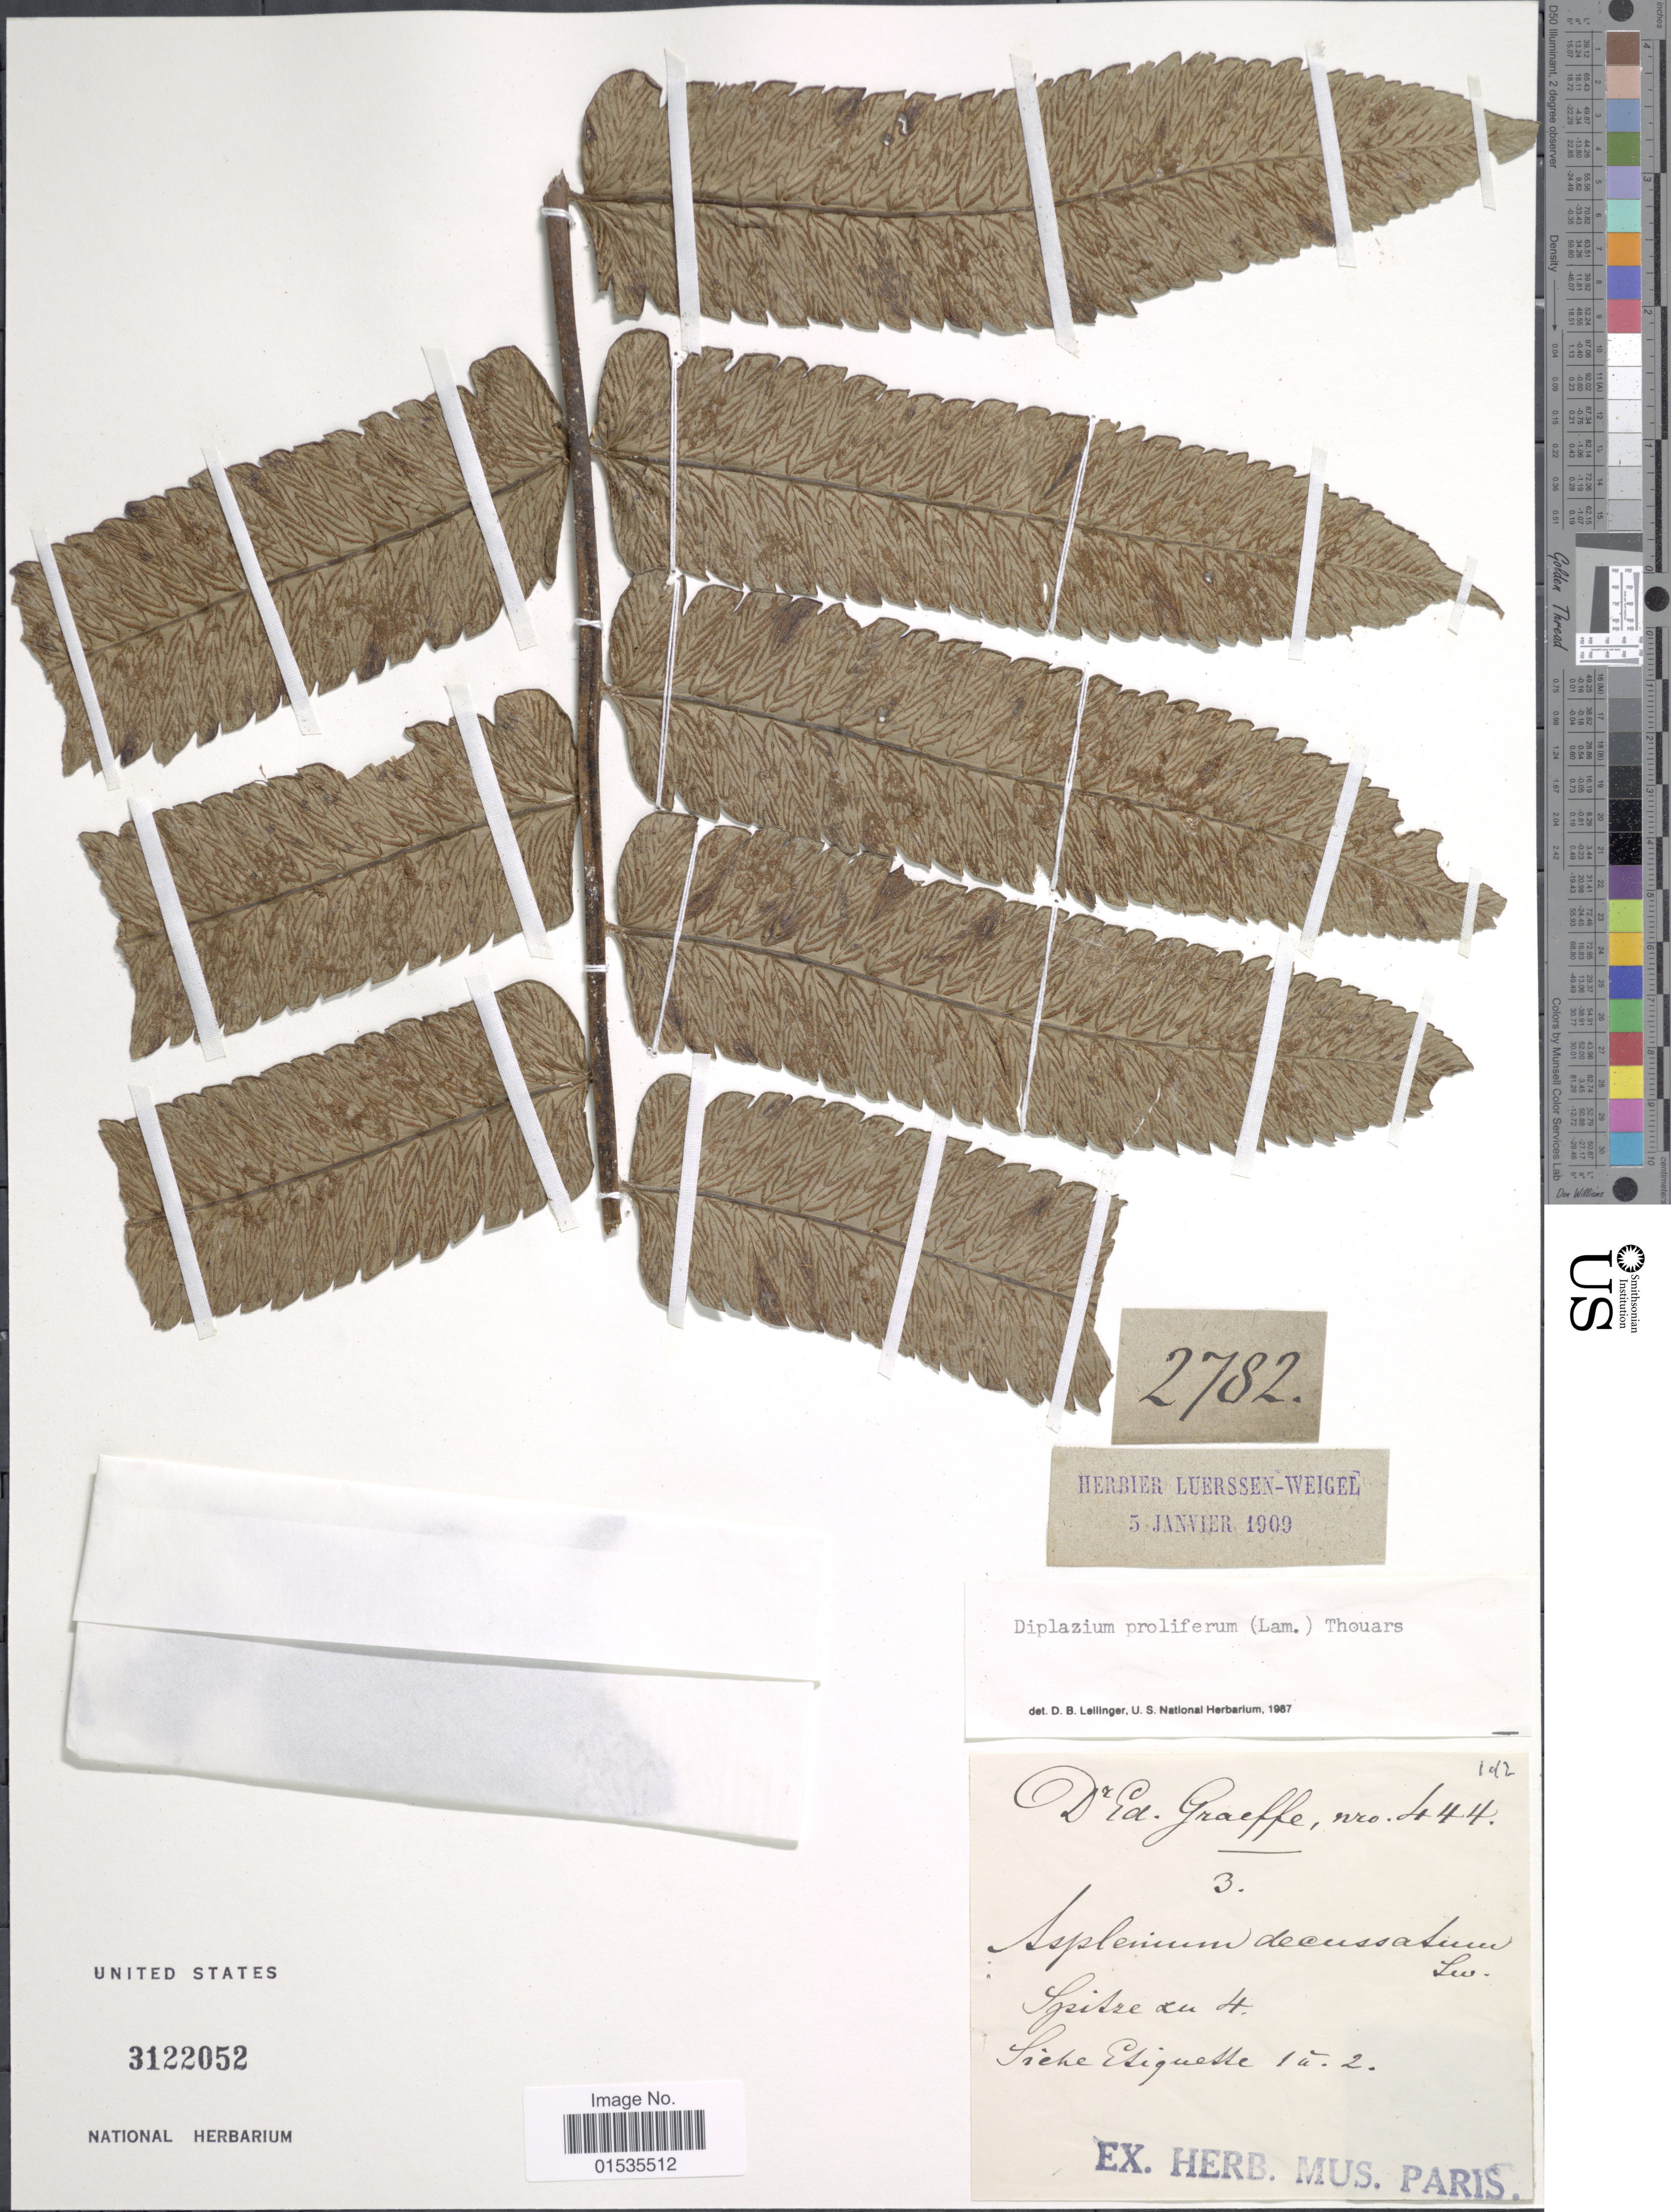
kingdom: Plantae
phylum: Tracheophyta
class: Polypodiopsida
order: Polypodiales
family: Athyriaceae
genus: Diplazium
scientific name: Diplazium proliferum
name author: (Lam.) Thouars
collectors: E. Graeffe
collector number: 444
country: Netherlands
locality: Sgilze zu, Sieke Elsiguette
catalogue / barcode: US 3122052